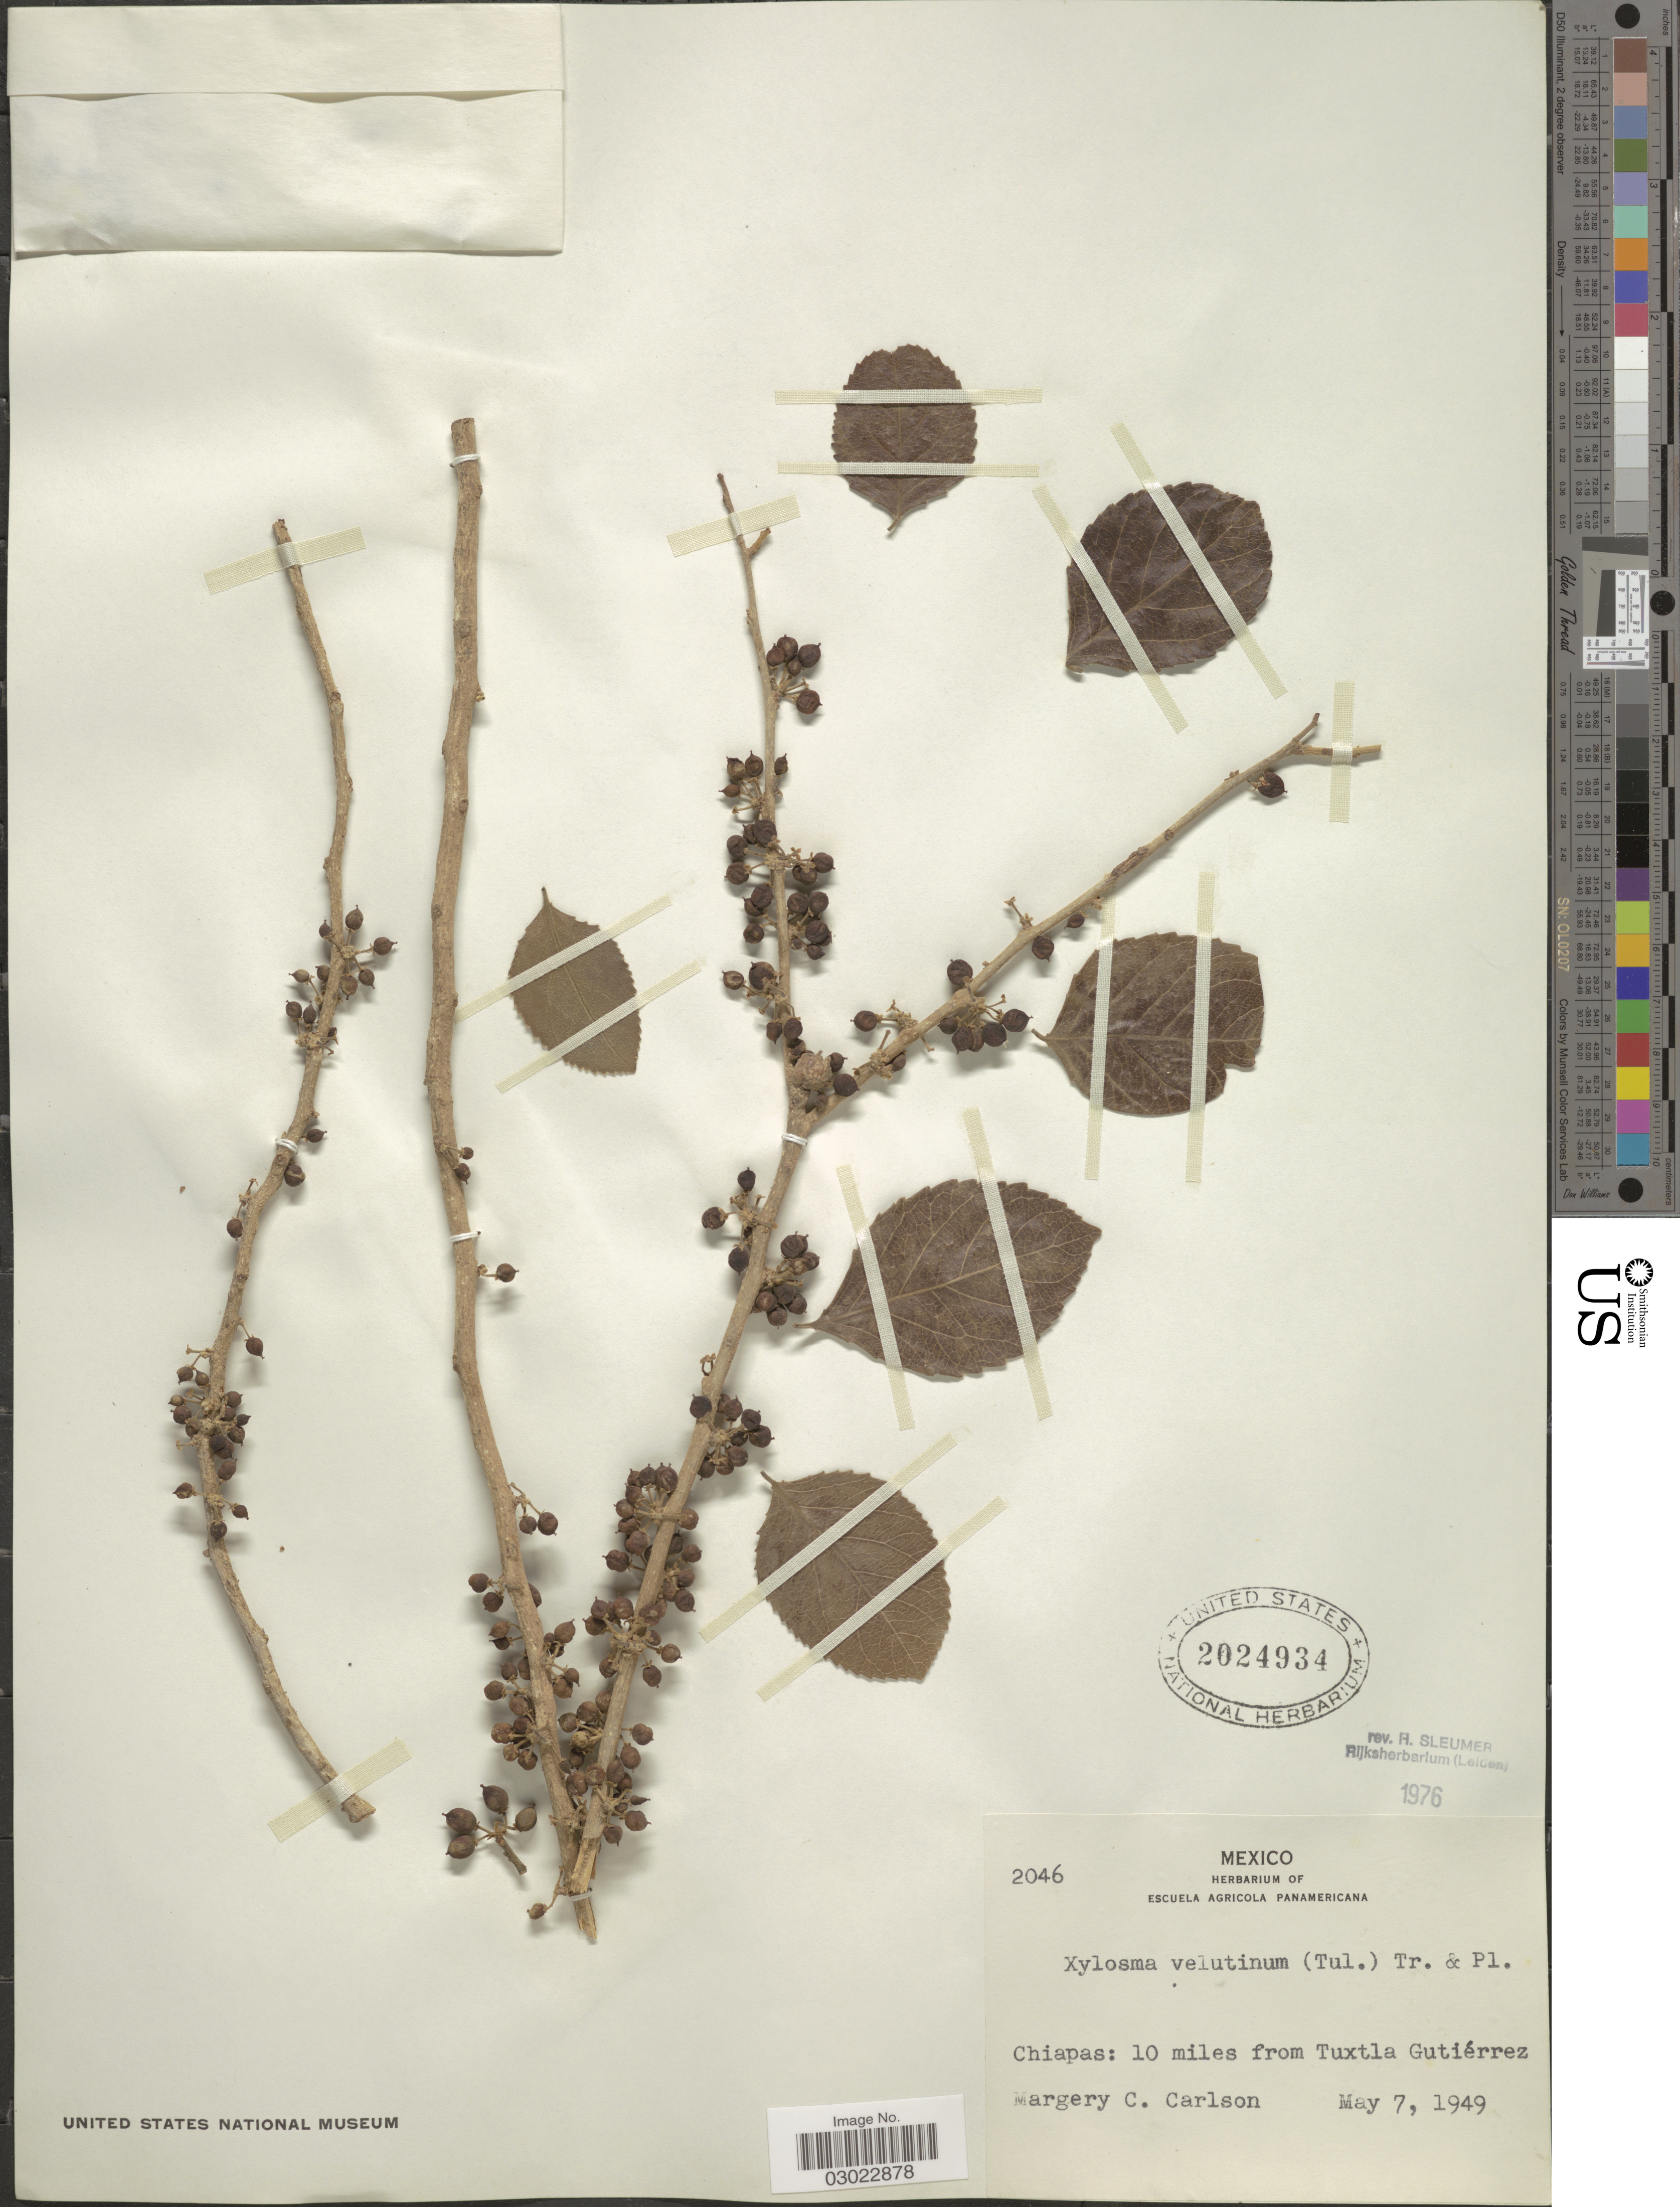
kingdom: Plantae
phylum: Tracheophyta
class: Magnoliopsida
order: Malpighiales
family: Salicaceae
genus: Xylosma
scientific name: Xylosma velutina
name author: (Tul.) Triana & Planch.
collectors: M. C. Carlson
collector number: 2046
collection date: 1949-05-07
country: Mexico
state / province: Chiapas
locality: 10 miles from Tuxtla Gutiérrez.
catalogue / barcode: US 2024934